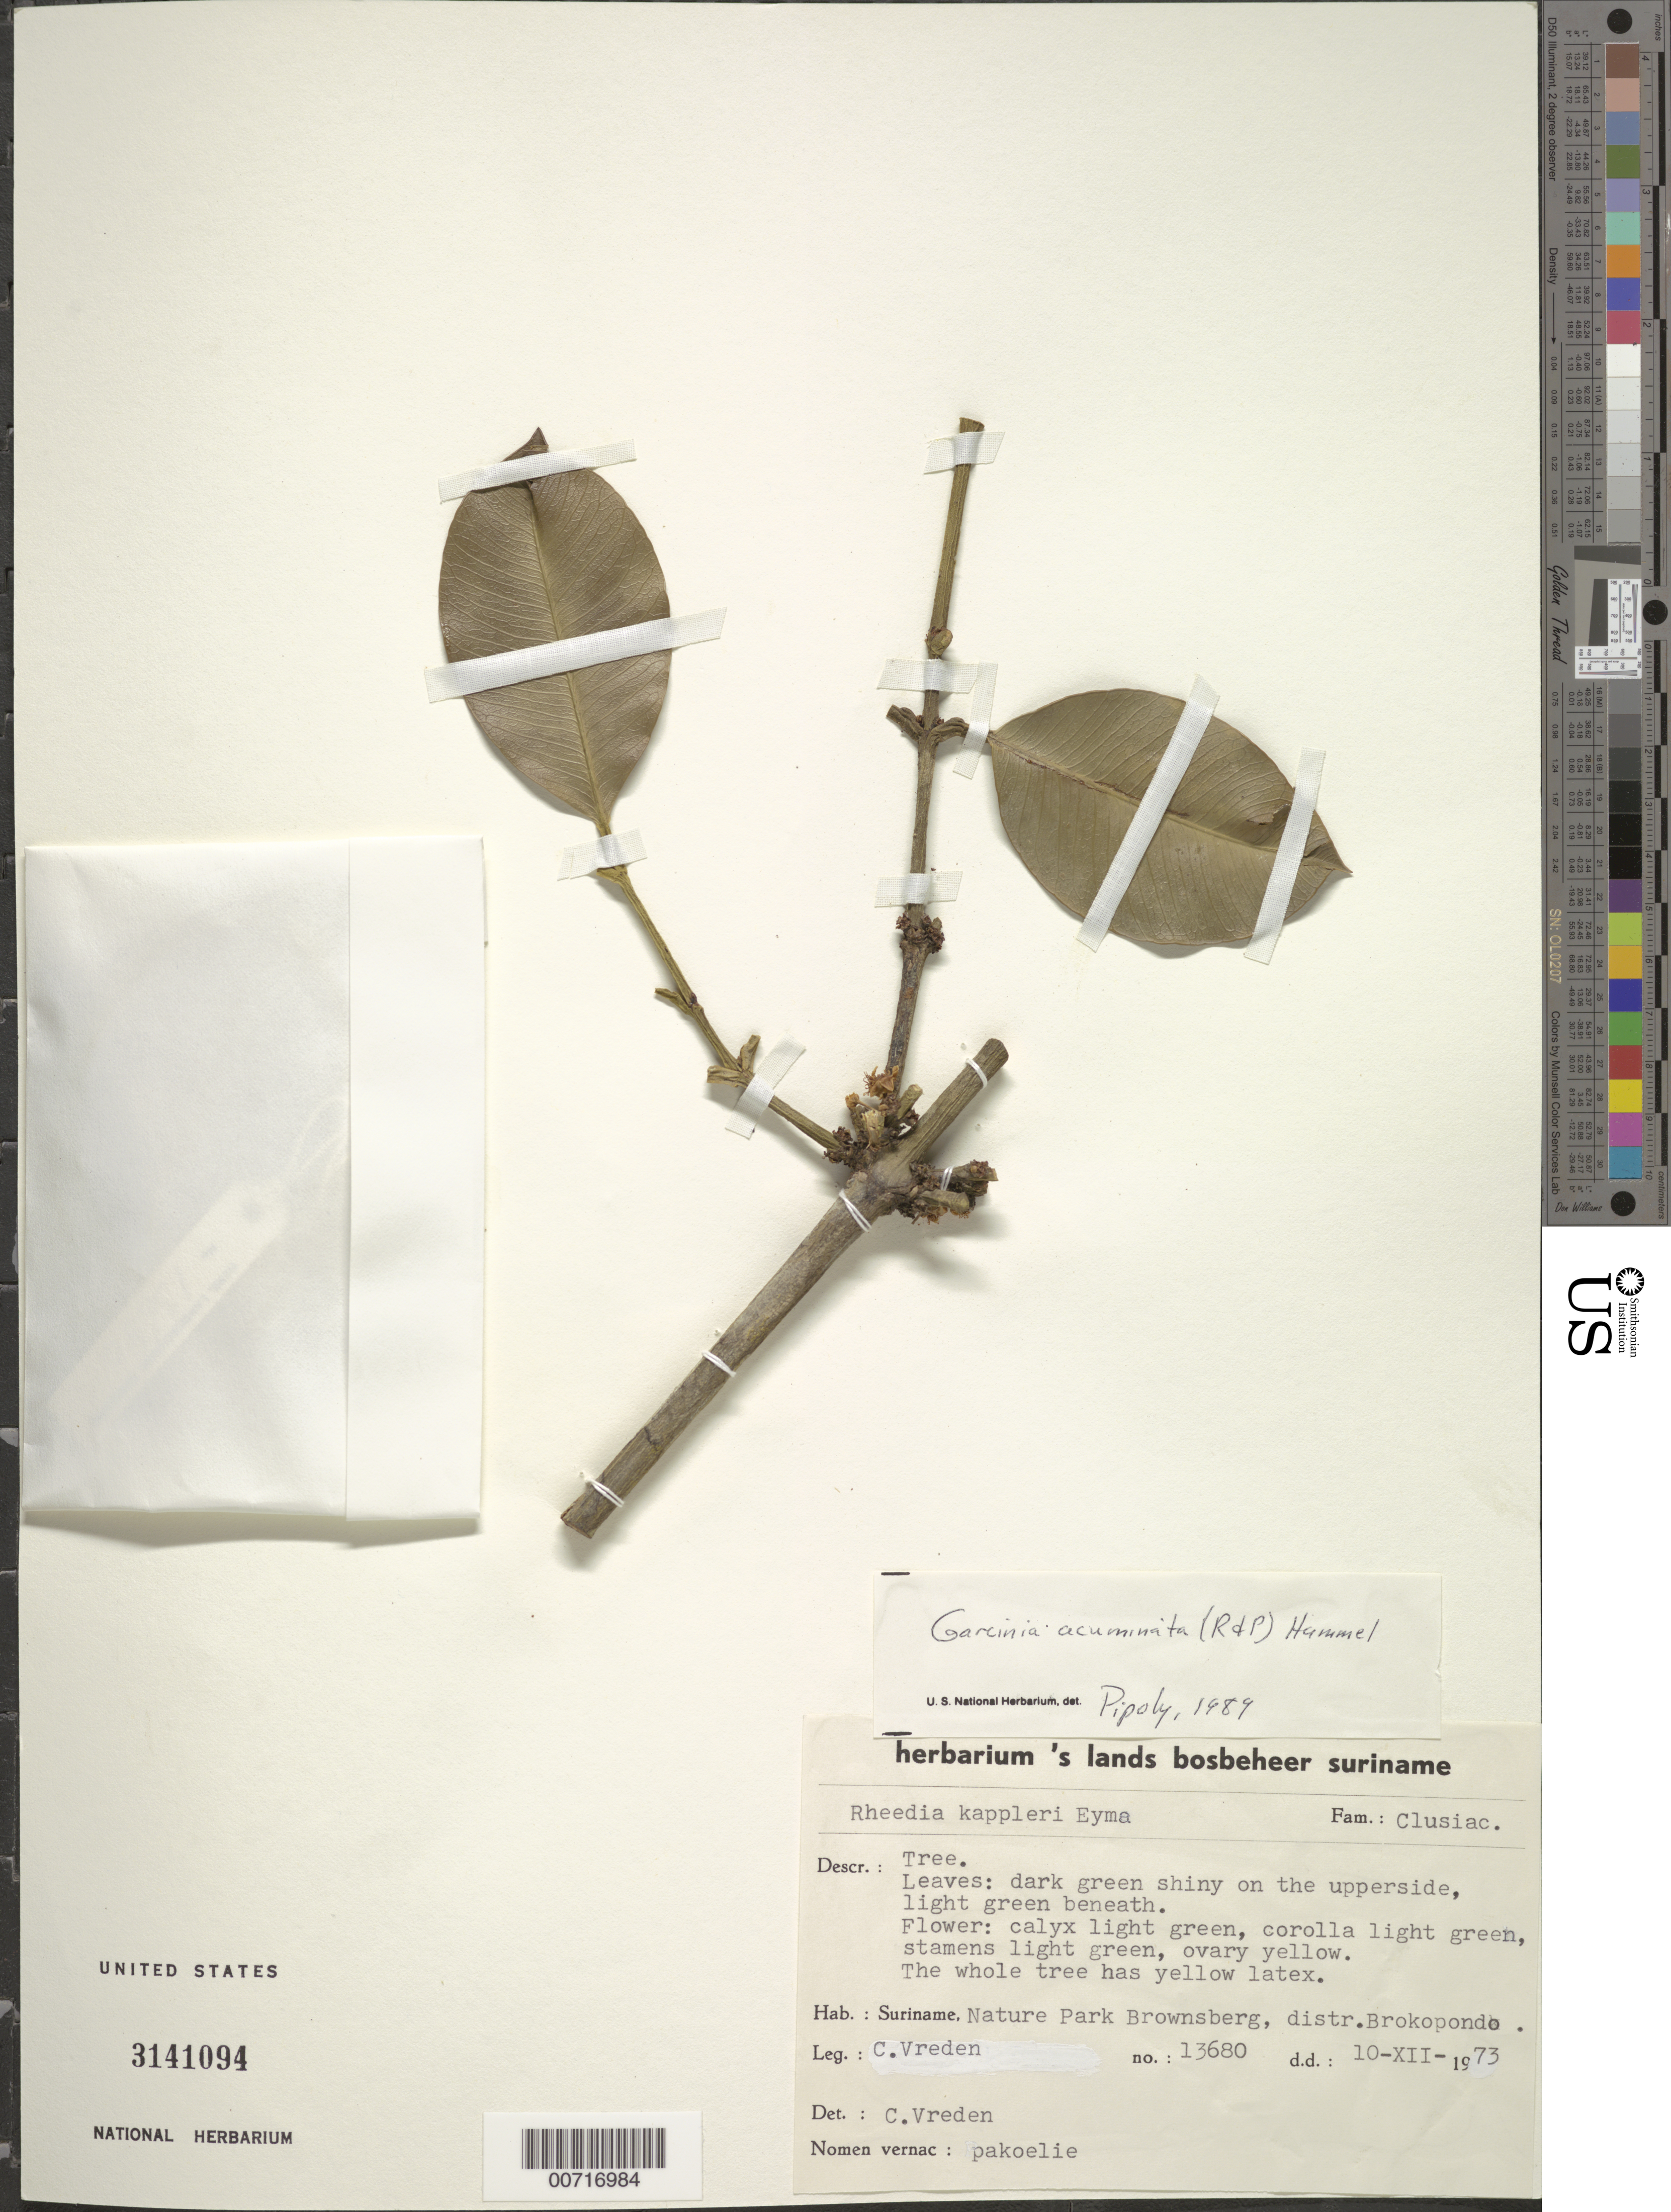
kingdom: Plantae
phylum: Tracheophyta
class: Magnoliopsida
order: Malpighiales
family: Clusiaceae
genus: Garcinia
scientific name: Garcinia acuminata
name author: (Ruiz & Pav.) Hammel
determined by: Pipoly, J. J., III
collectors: C. Vreden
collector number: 13680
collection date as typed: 10-Dec-73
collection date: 1973-12-10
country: Suriname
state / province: Brokopondo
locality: Brownsberg Nature Reserve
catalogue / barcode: US 3141094